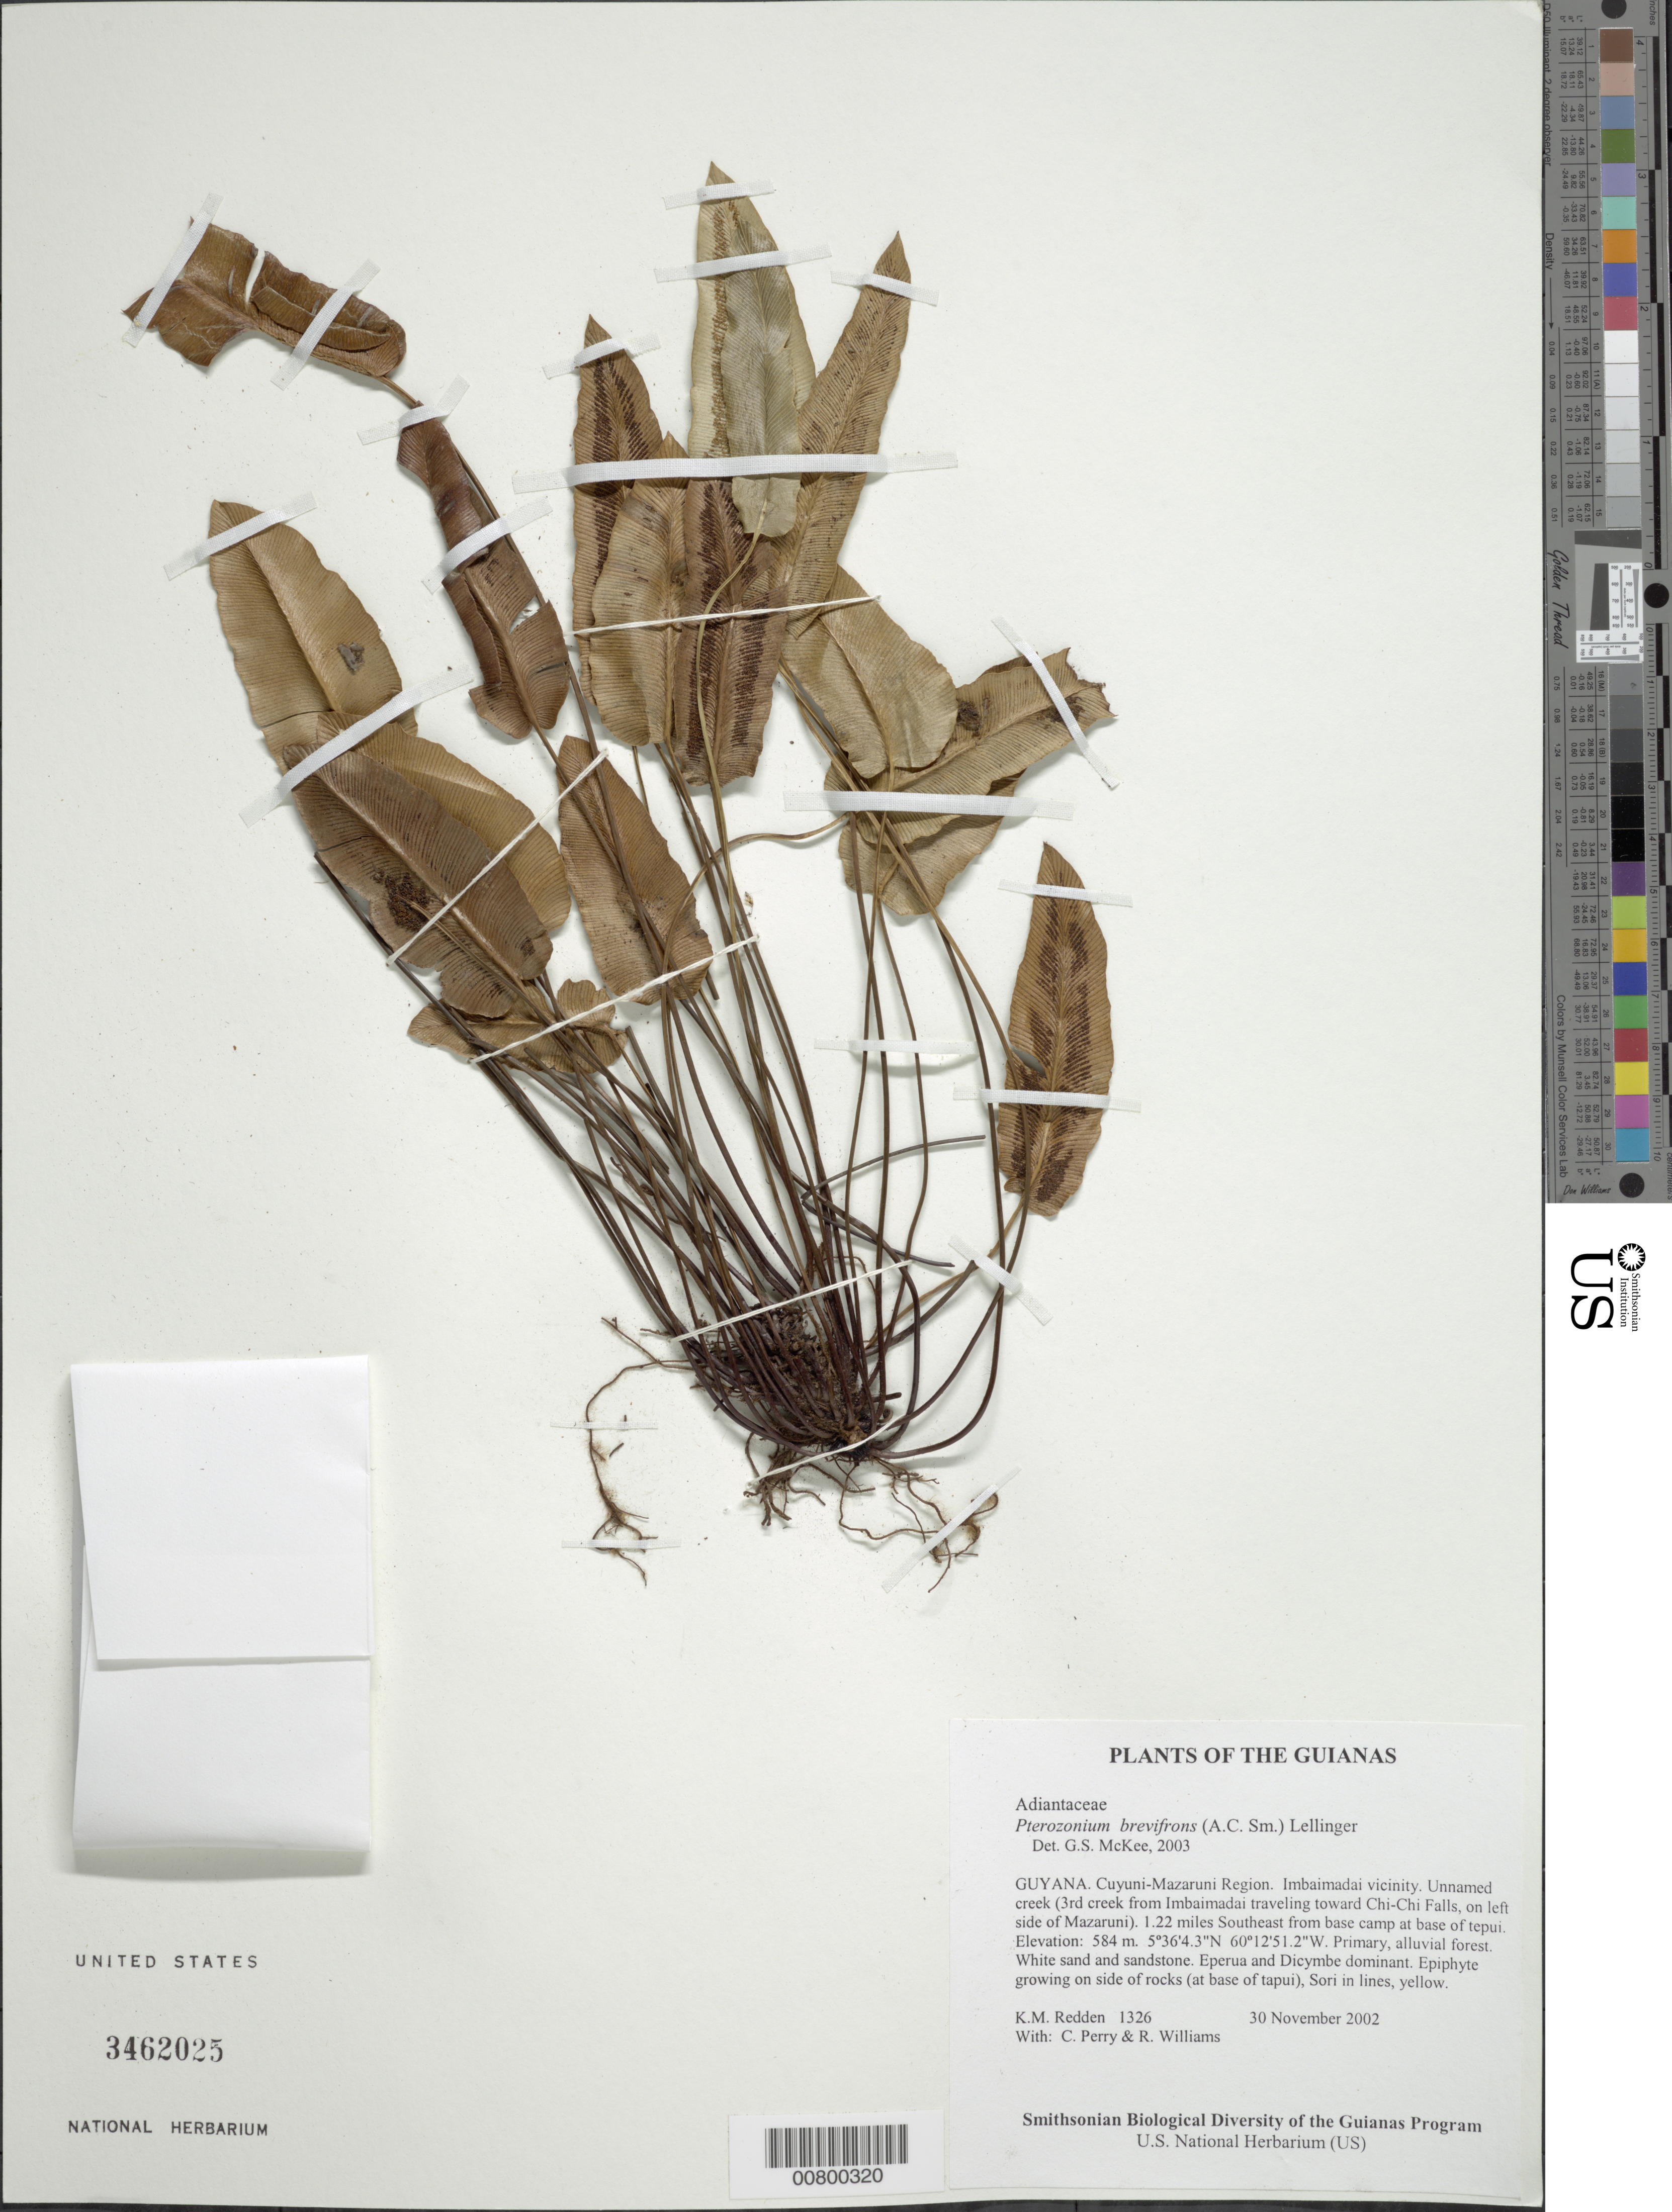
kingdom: Plantae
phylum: Tracheophyta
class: Polypodiopsida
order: Polypodiales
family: Pteridaceae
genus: Pterozonium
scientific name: Pterozonium brevifrons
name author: (A.C. Sm.) Lellinger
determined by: McKee, G. S., (US), NMNH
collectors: K. M. Redden, C. Perry & R. Williams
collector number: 1326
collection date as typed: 30 November 2002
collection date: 2002-11-30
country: Guyana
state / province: Cuyuni-Mazaruni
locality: Imbaimadai vicinity. Unnamed creek (3rd creek from Imbaimadai traveling toward Chi-Chi Falls, on left side of Mazaruni). 1.22 miles Southeast from base camp at base of tepui.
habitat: Primary, alluvial forest. White sand and sandstone. Eperua and Dicymbe dominant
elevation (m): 584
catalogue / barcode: US 3462025